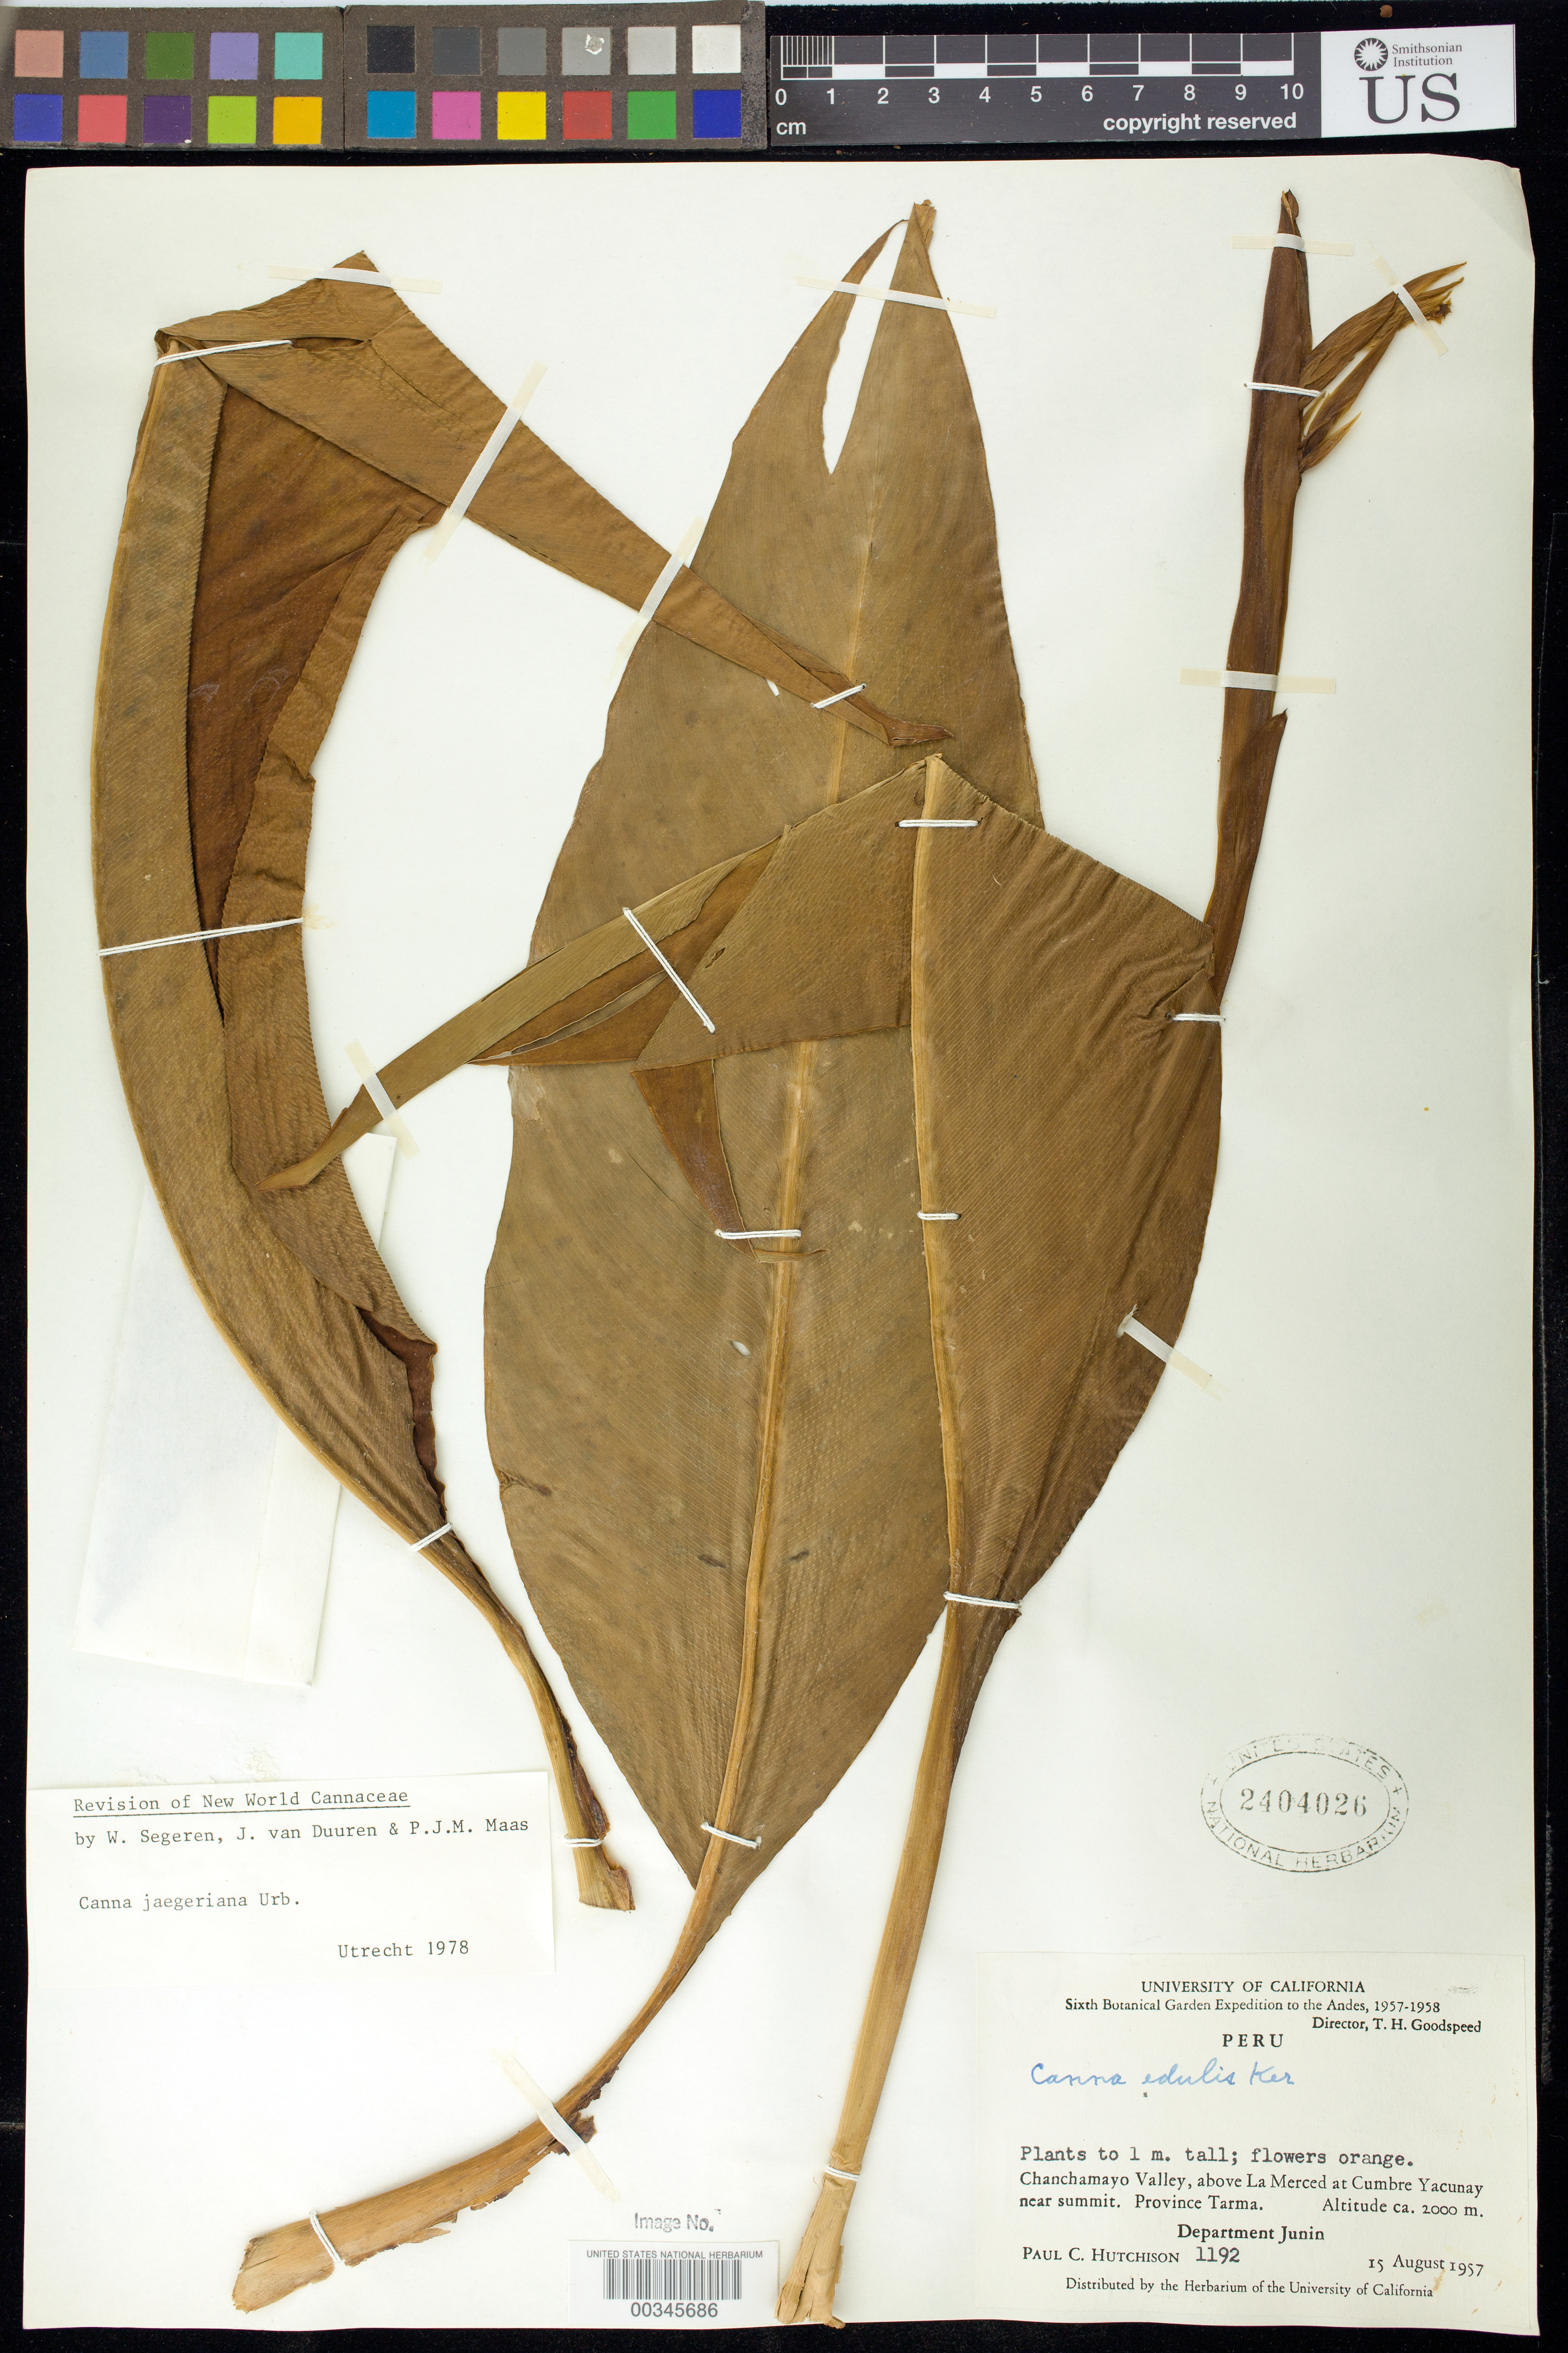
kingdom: Plantae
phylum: Tracheophyta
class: Liliopsida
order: Zingiberales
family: Cannaceae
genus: Canna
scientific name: Canna jaegeriana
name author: Urb.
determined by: Segeren, W.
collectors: P. C. Hutchison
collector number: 1192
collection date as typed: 15 Aug 1957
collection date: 1957-08-15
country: Peru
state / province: Junín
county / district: Tarma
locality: Chanchamayo Valley, above La Merced at Cumbre Yacunay near summit, Prov. Tarma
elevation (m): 2000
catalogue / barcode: US 2404026